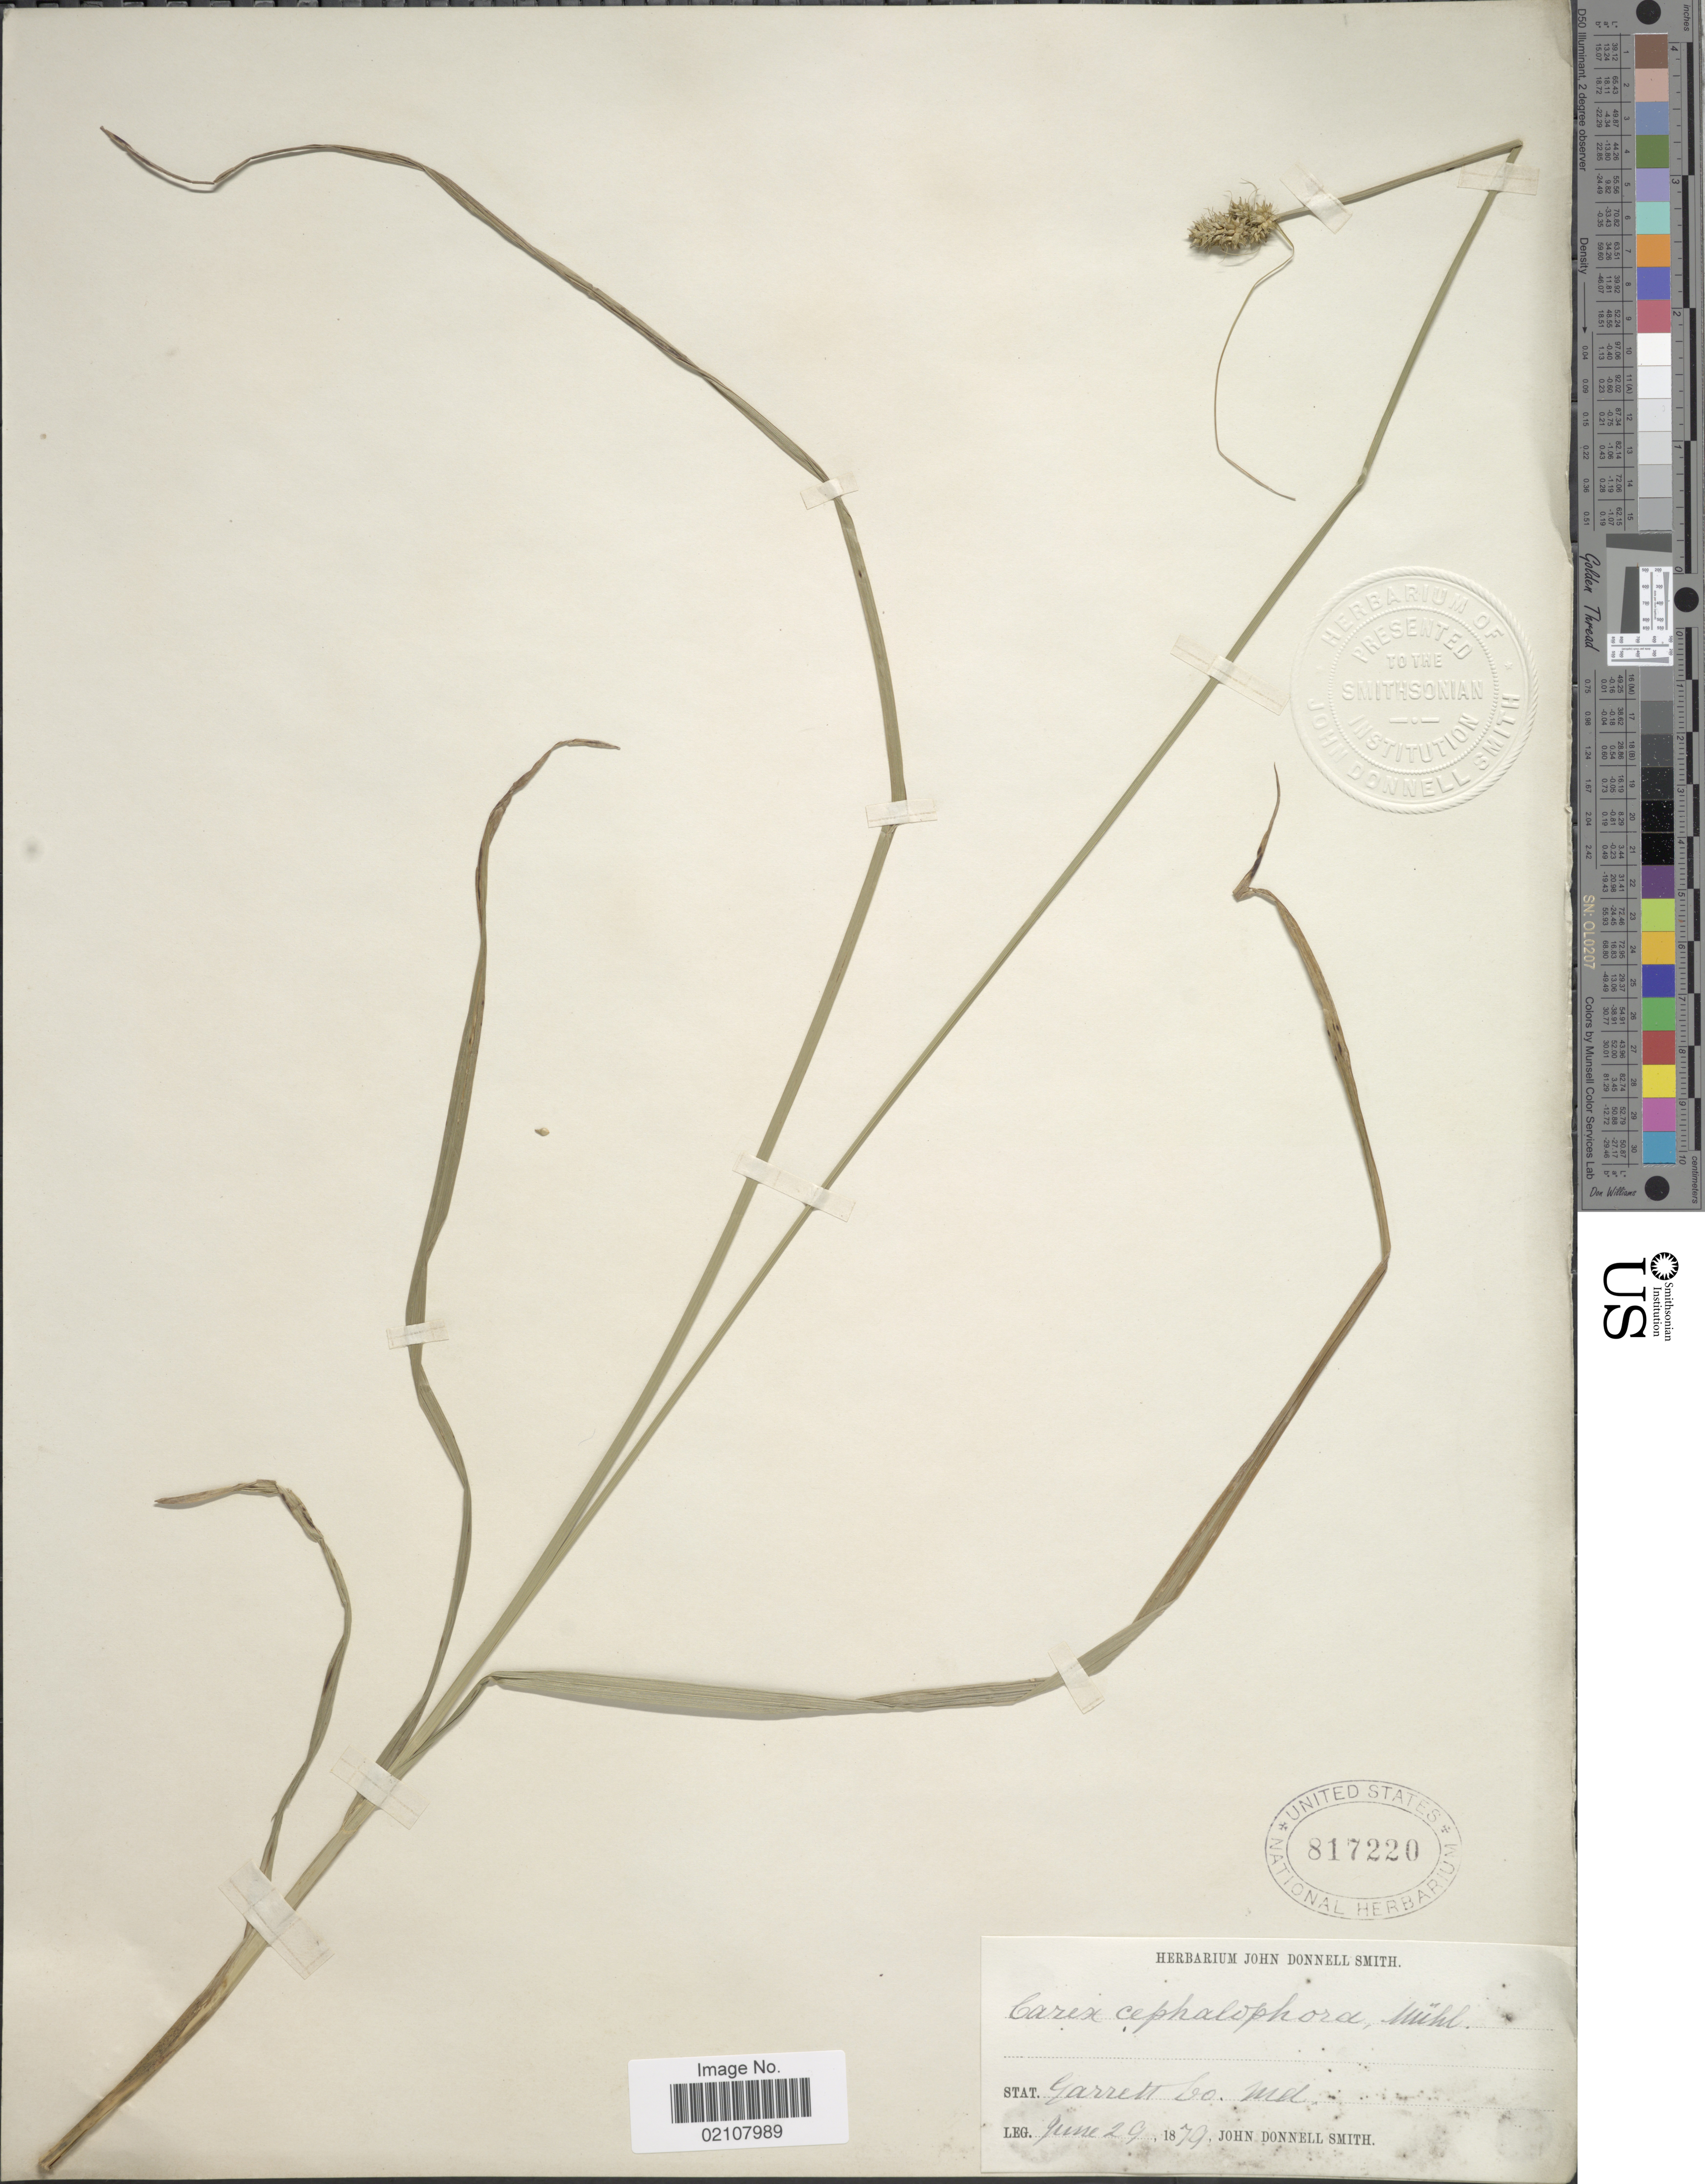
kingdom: Plantae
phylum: Tracheophyta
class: Liliopsida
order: Poales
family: Cyperaceae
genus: Carex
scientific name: Carex cephalophora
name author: Muhl. ex Willd.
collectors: J. Donnell Smith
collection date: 1879-06-29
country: United States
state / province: Maryland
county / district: Garrett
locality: Garrett Co.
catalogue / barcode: US 817220